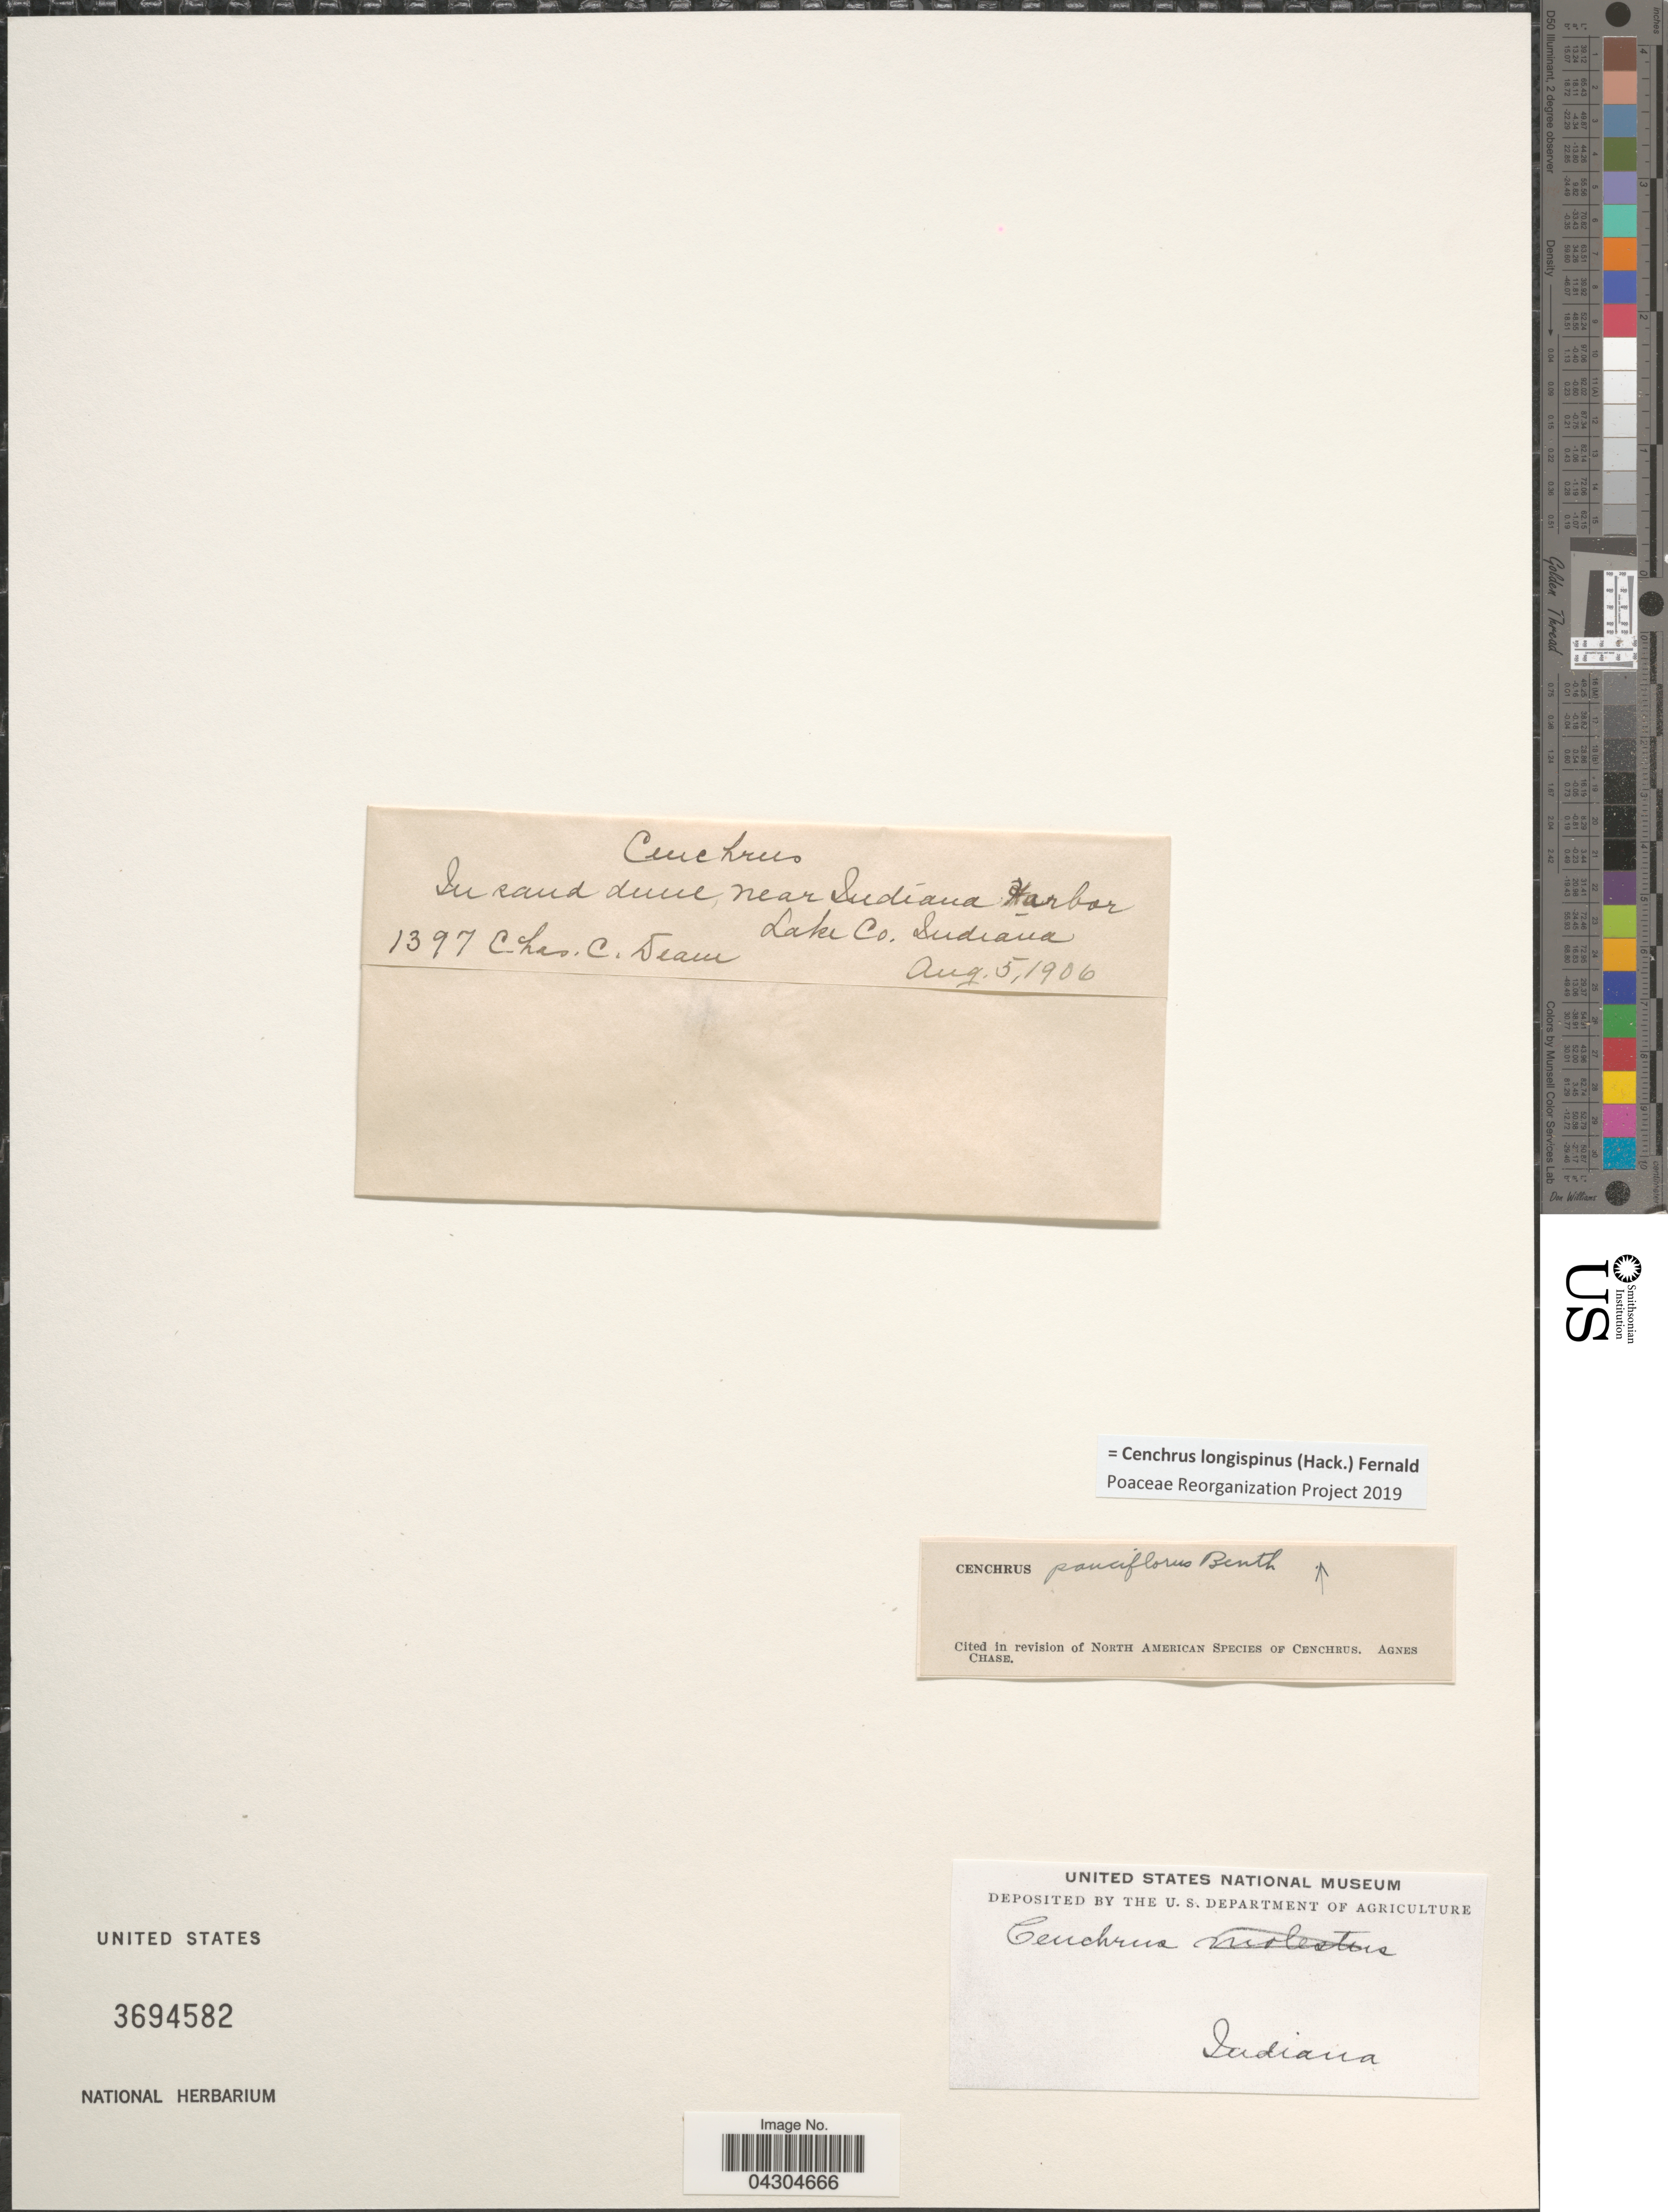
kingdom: Plantae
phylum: Tracheophyta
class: Liliopsida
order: Poales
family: Poaceae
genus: Cenchrus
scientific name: Cenchrus longispinus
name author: (Hack.) Fernald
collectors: C. C. Deam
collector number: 1397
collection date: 1906-08-05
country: United States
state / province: Indiana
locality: In sand dune near Indiana Harbor. Lake Co.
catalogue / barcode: US 3694582